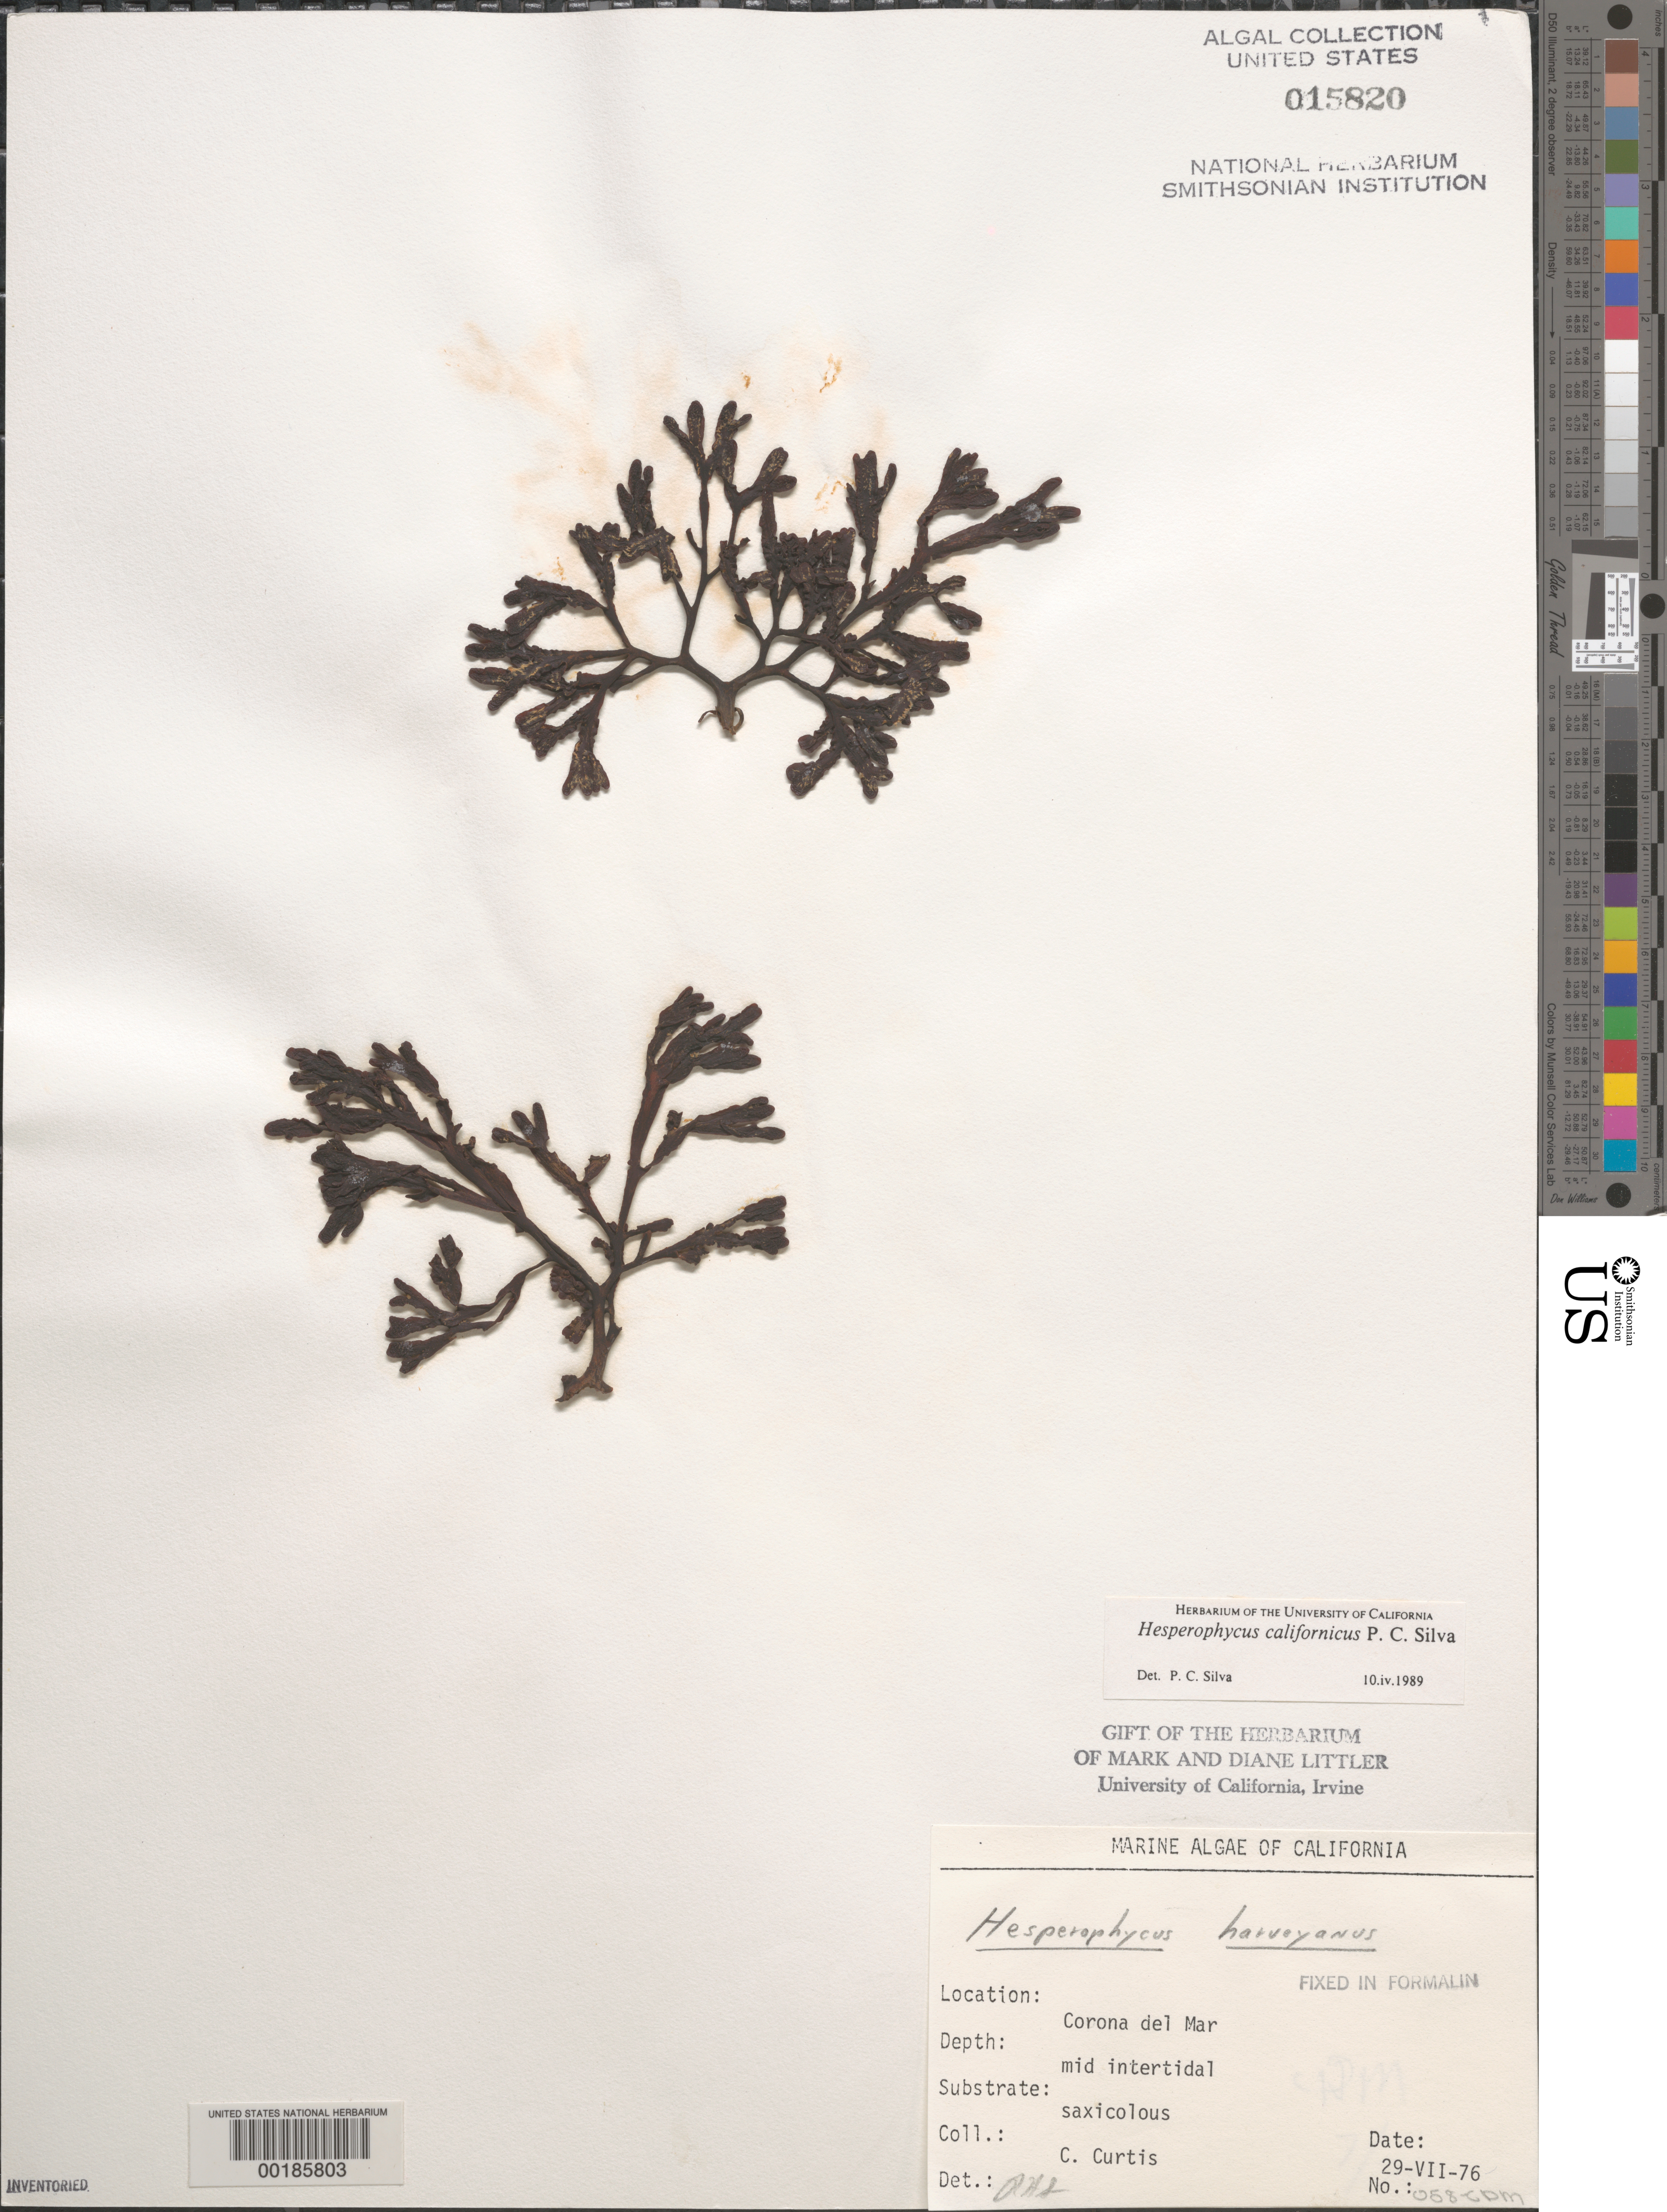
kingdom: Chromista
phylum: Ochrophyta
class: Phaeophyceae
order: Fucales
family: Fucaceae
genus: Hesperophycus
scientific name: Hesperophycus californicus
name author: P.C. Silva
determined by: Silva, P. C.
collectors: C. Curtis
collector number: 058-cdm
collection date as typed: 29 Jul 1976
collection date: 1976-07-29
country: United States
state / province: California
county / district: Orange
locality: Corona del Mar, mouth of Morning Canyon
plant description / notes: BLM-SOCALBIGHT Rocky Intertidal Survey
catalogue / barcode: US 15820